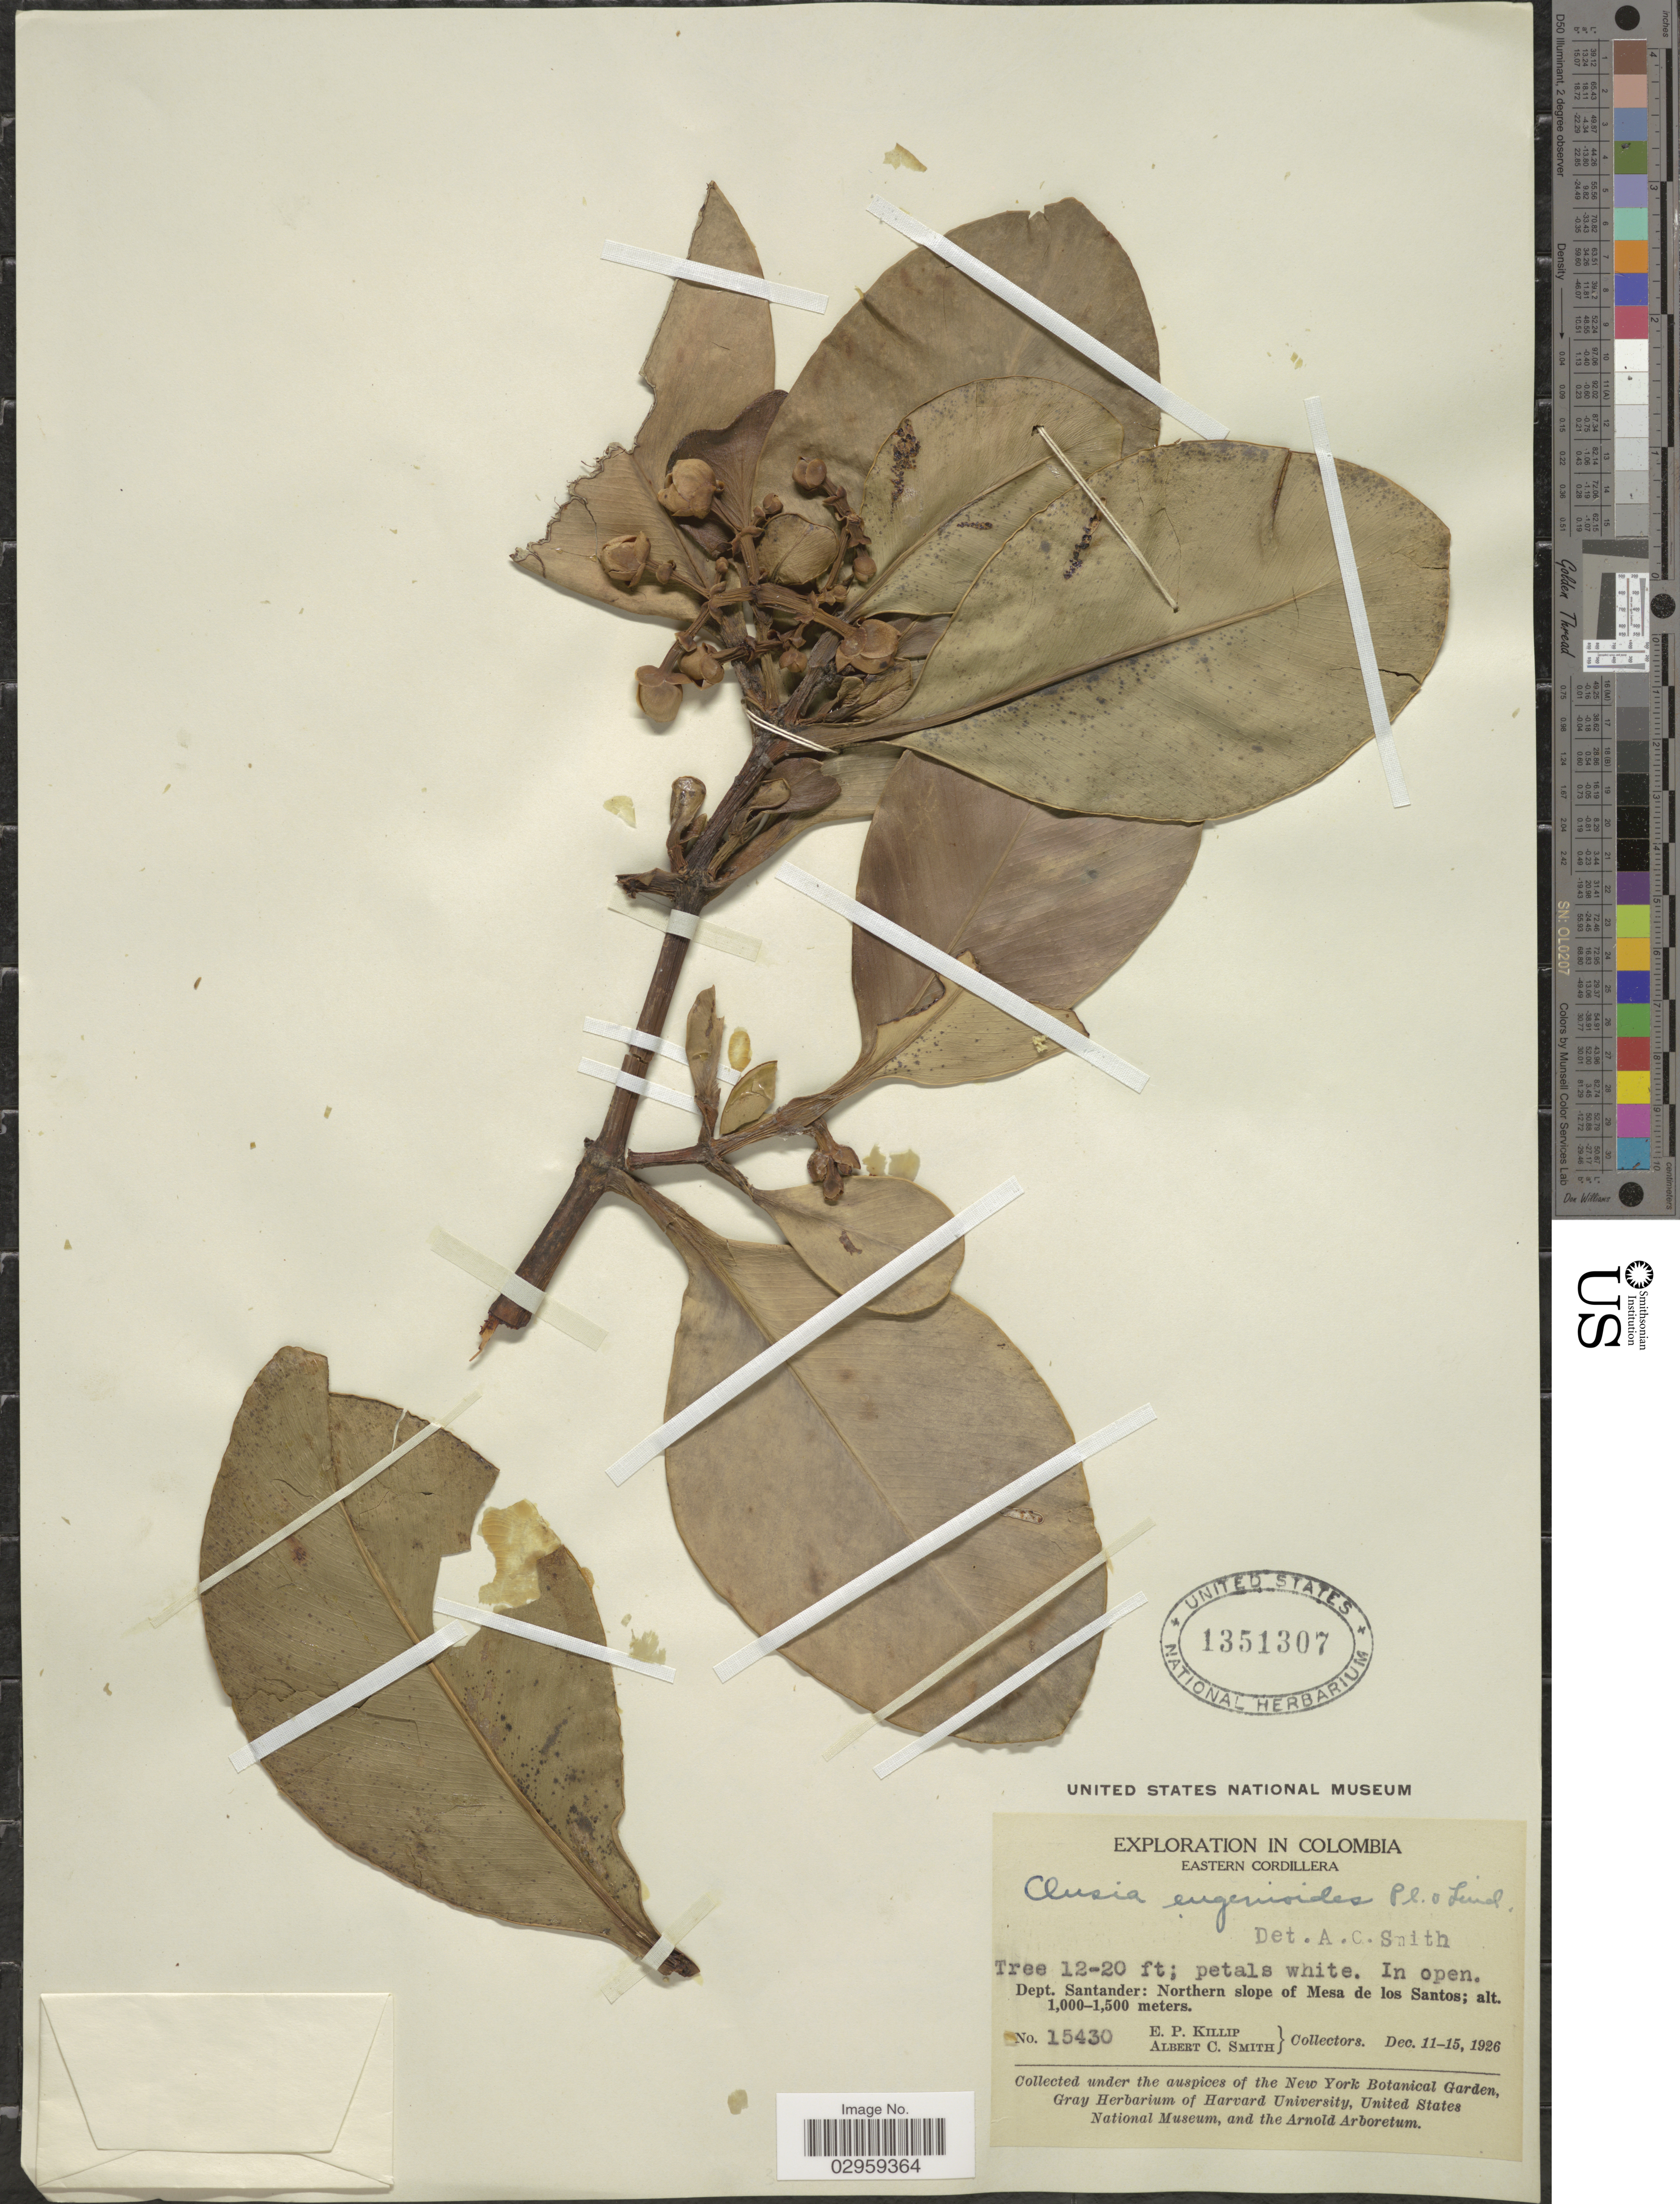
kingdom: Plantae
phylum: Tracheophyta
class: Magnoliopsida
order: Malpighiales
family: Clusiaceae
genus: Clusia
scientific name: Clusia eugenioides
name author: Planch. & Linden ex Planch. & Triana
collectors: E. P. Killip & A. C. Smith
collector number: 15430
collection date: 1926-12-11/1926-12-15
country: Colombia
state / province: Santander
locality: Eastern Cordillera. Dept. Santander: Northern slope of Mesa de los Santos.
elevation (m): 1000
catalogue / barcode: US 1351307